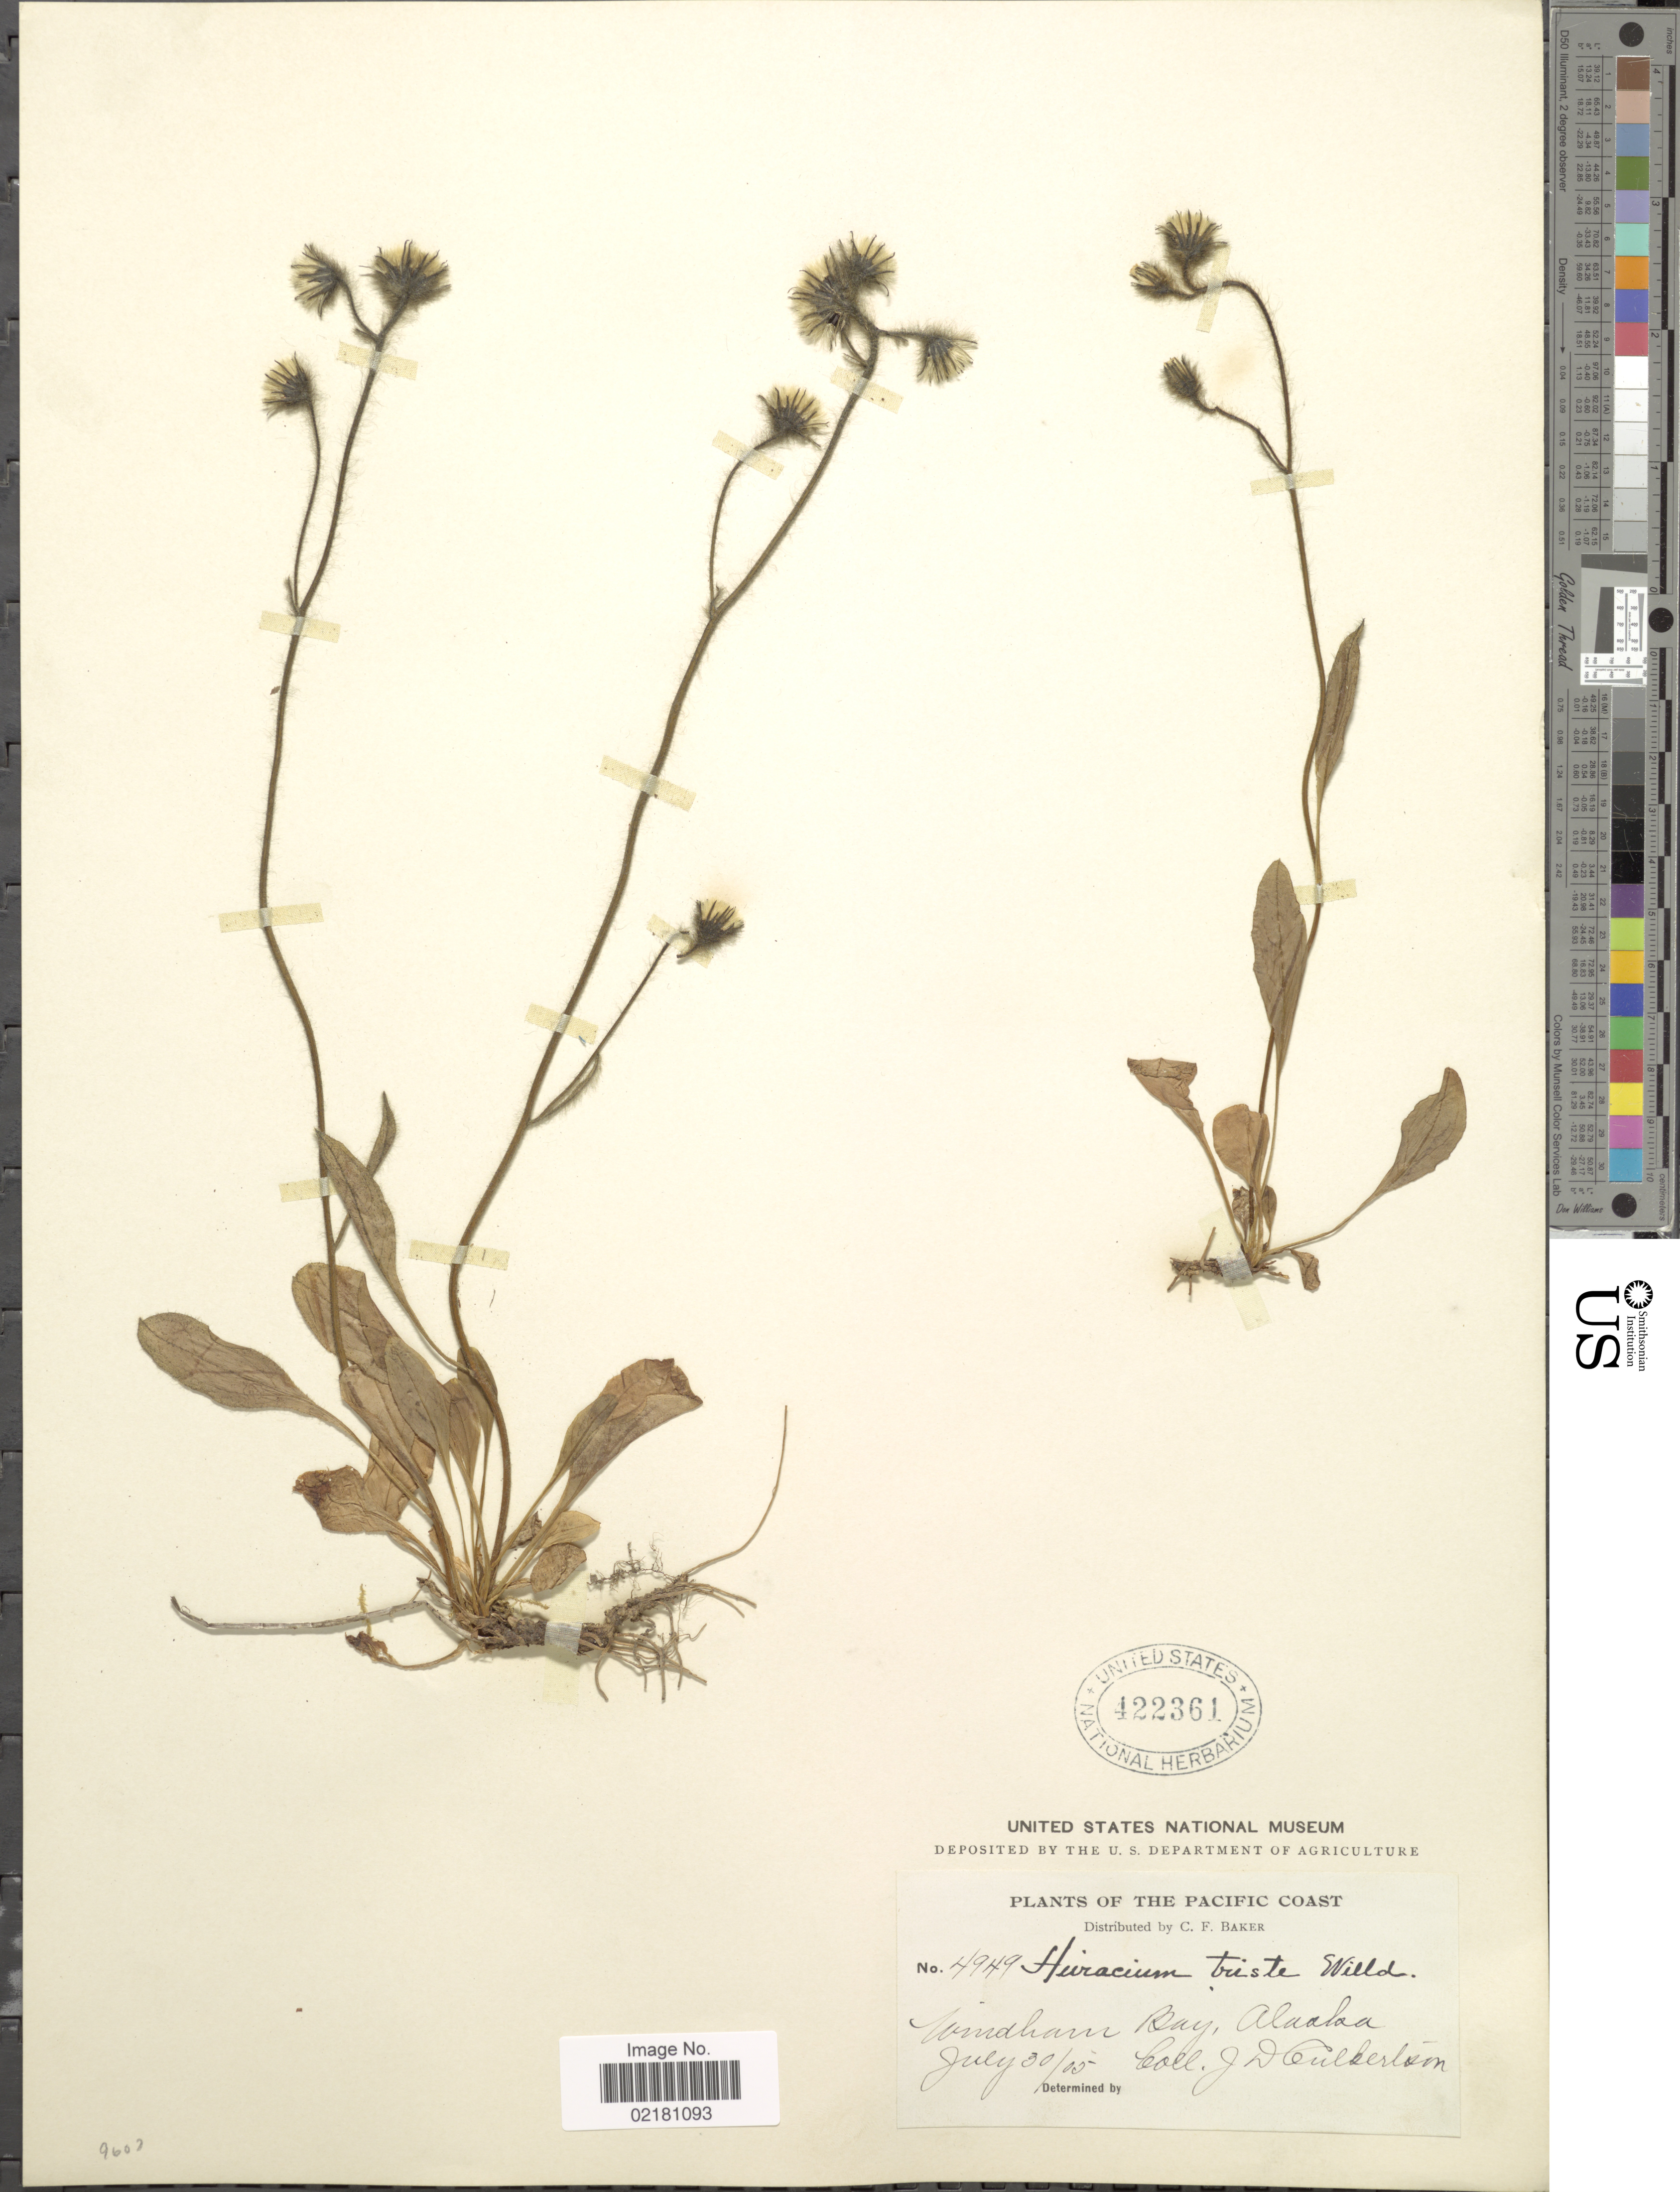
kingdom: Plantae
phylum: Tracheophyta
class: Magnoliopsida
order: Asterales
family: Asteraceae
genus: Hieracium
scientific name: Hieracium triste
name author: Willd. ex Spreng.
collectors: J. Culbertson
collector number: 4949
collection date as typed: Transcribed d/m/y: 30/7/05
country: United States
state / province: Alaska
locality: Pacific Coast. Windham Bay, Alaska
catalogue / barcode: US 422361